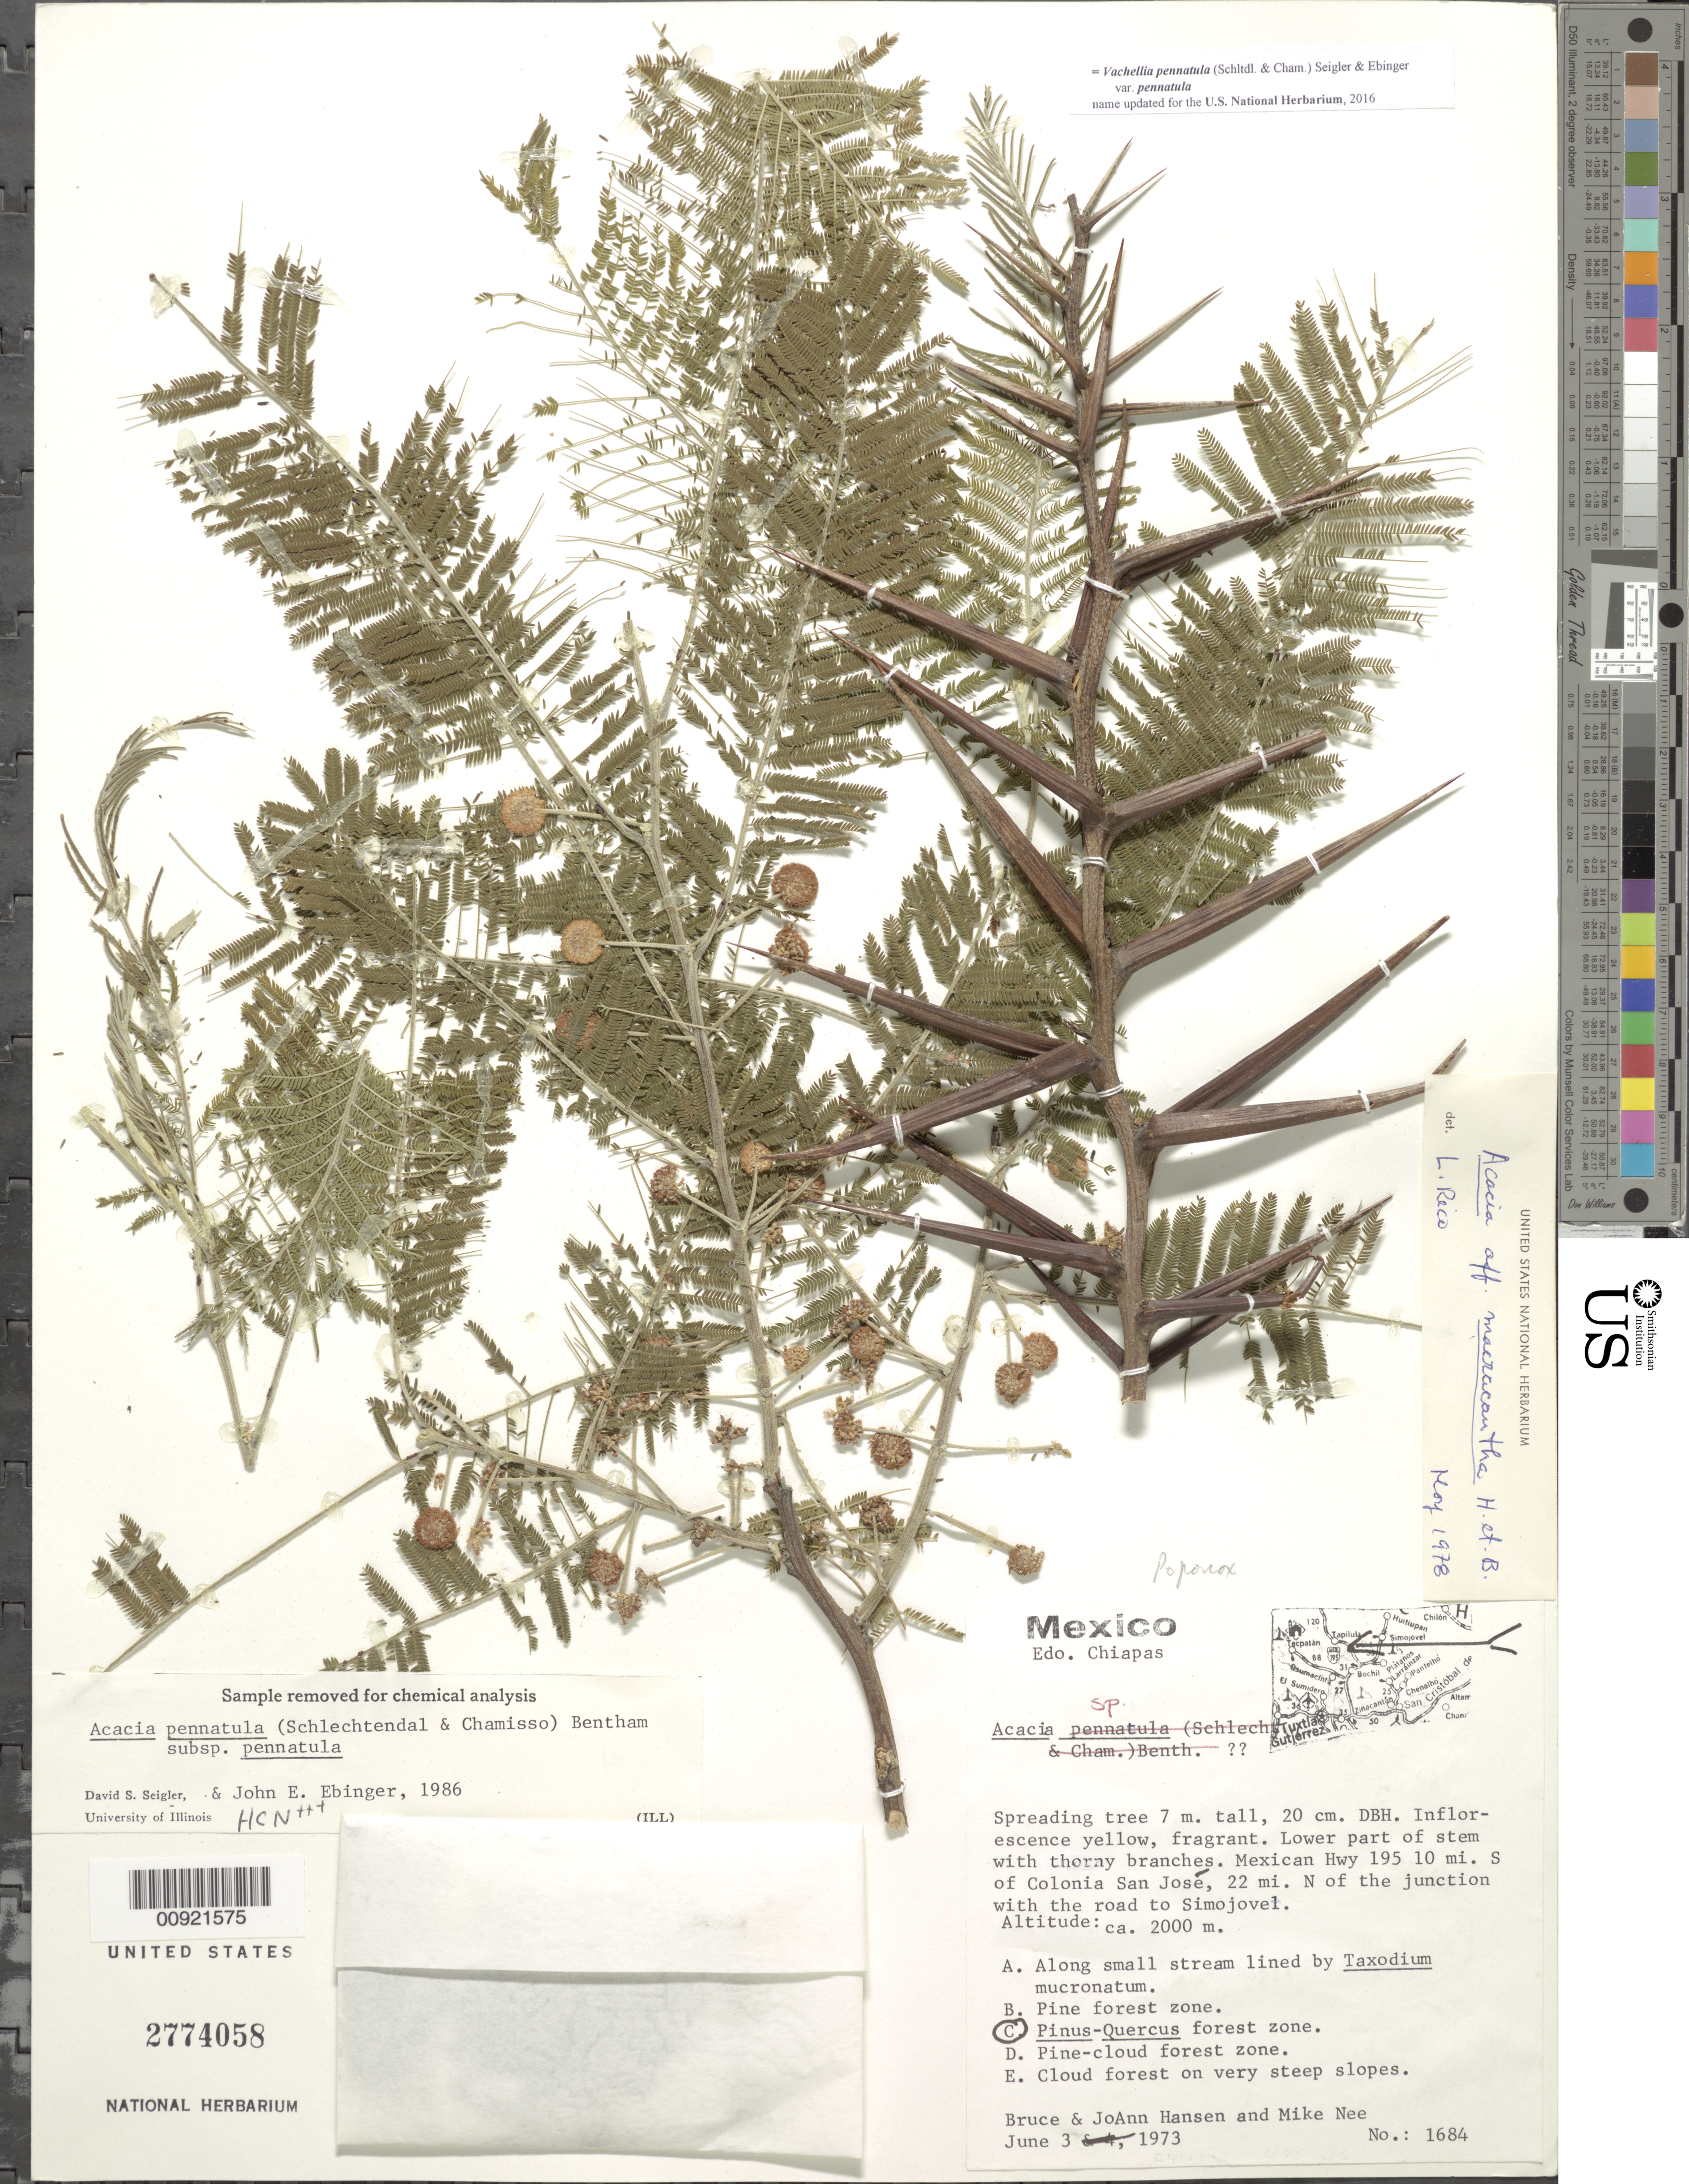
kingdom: Plantae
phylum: Tracheophyta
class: Magnoliopsida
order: Fabales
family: Fabaceae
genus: Vachellia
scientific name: Vachellia pennatula var. pennatula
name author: (Schltdl. & Cham.) Seigler & Ebinger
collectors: B. Hansen, J. Hansen & M. Nee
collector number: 1684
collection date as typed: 03 Jun 1973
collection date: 1973-06-03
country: Mexico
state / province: Chiapas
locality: Mexican Hwy. 195 10 mi. S of Colonia San José, 22 mi. N of the junction with the road to Simojovel.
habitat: Pinus-Quercus forest zone.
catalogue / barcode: US 2774058